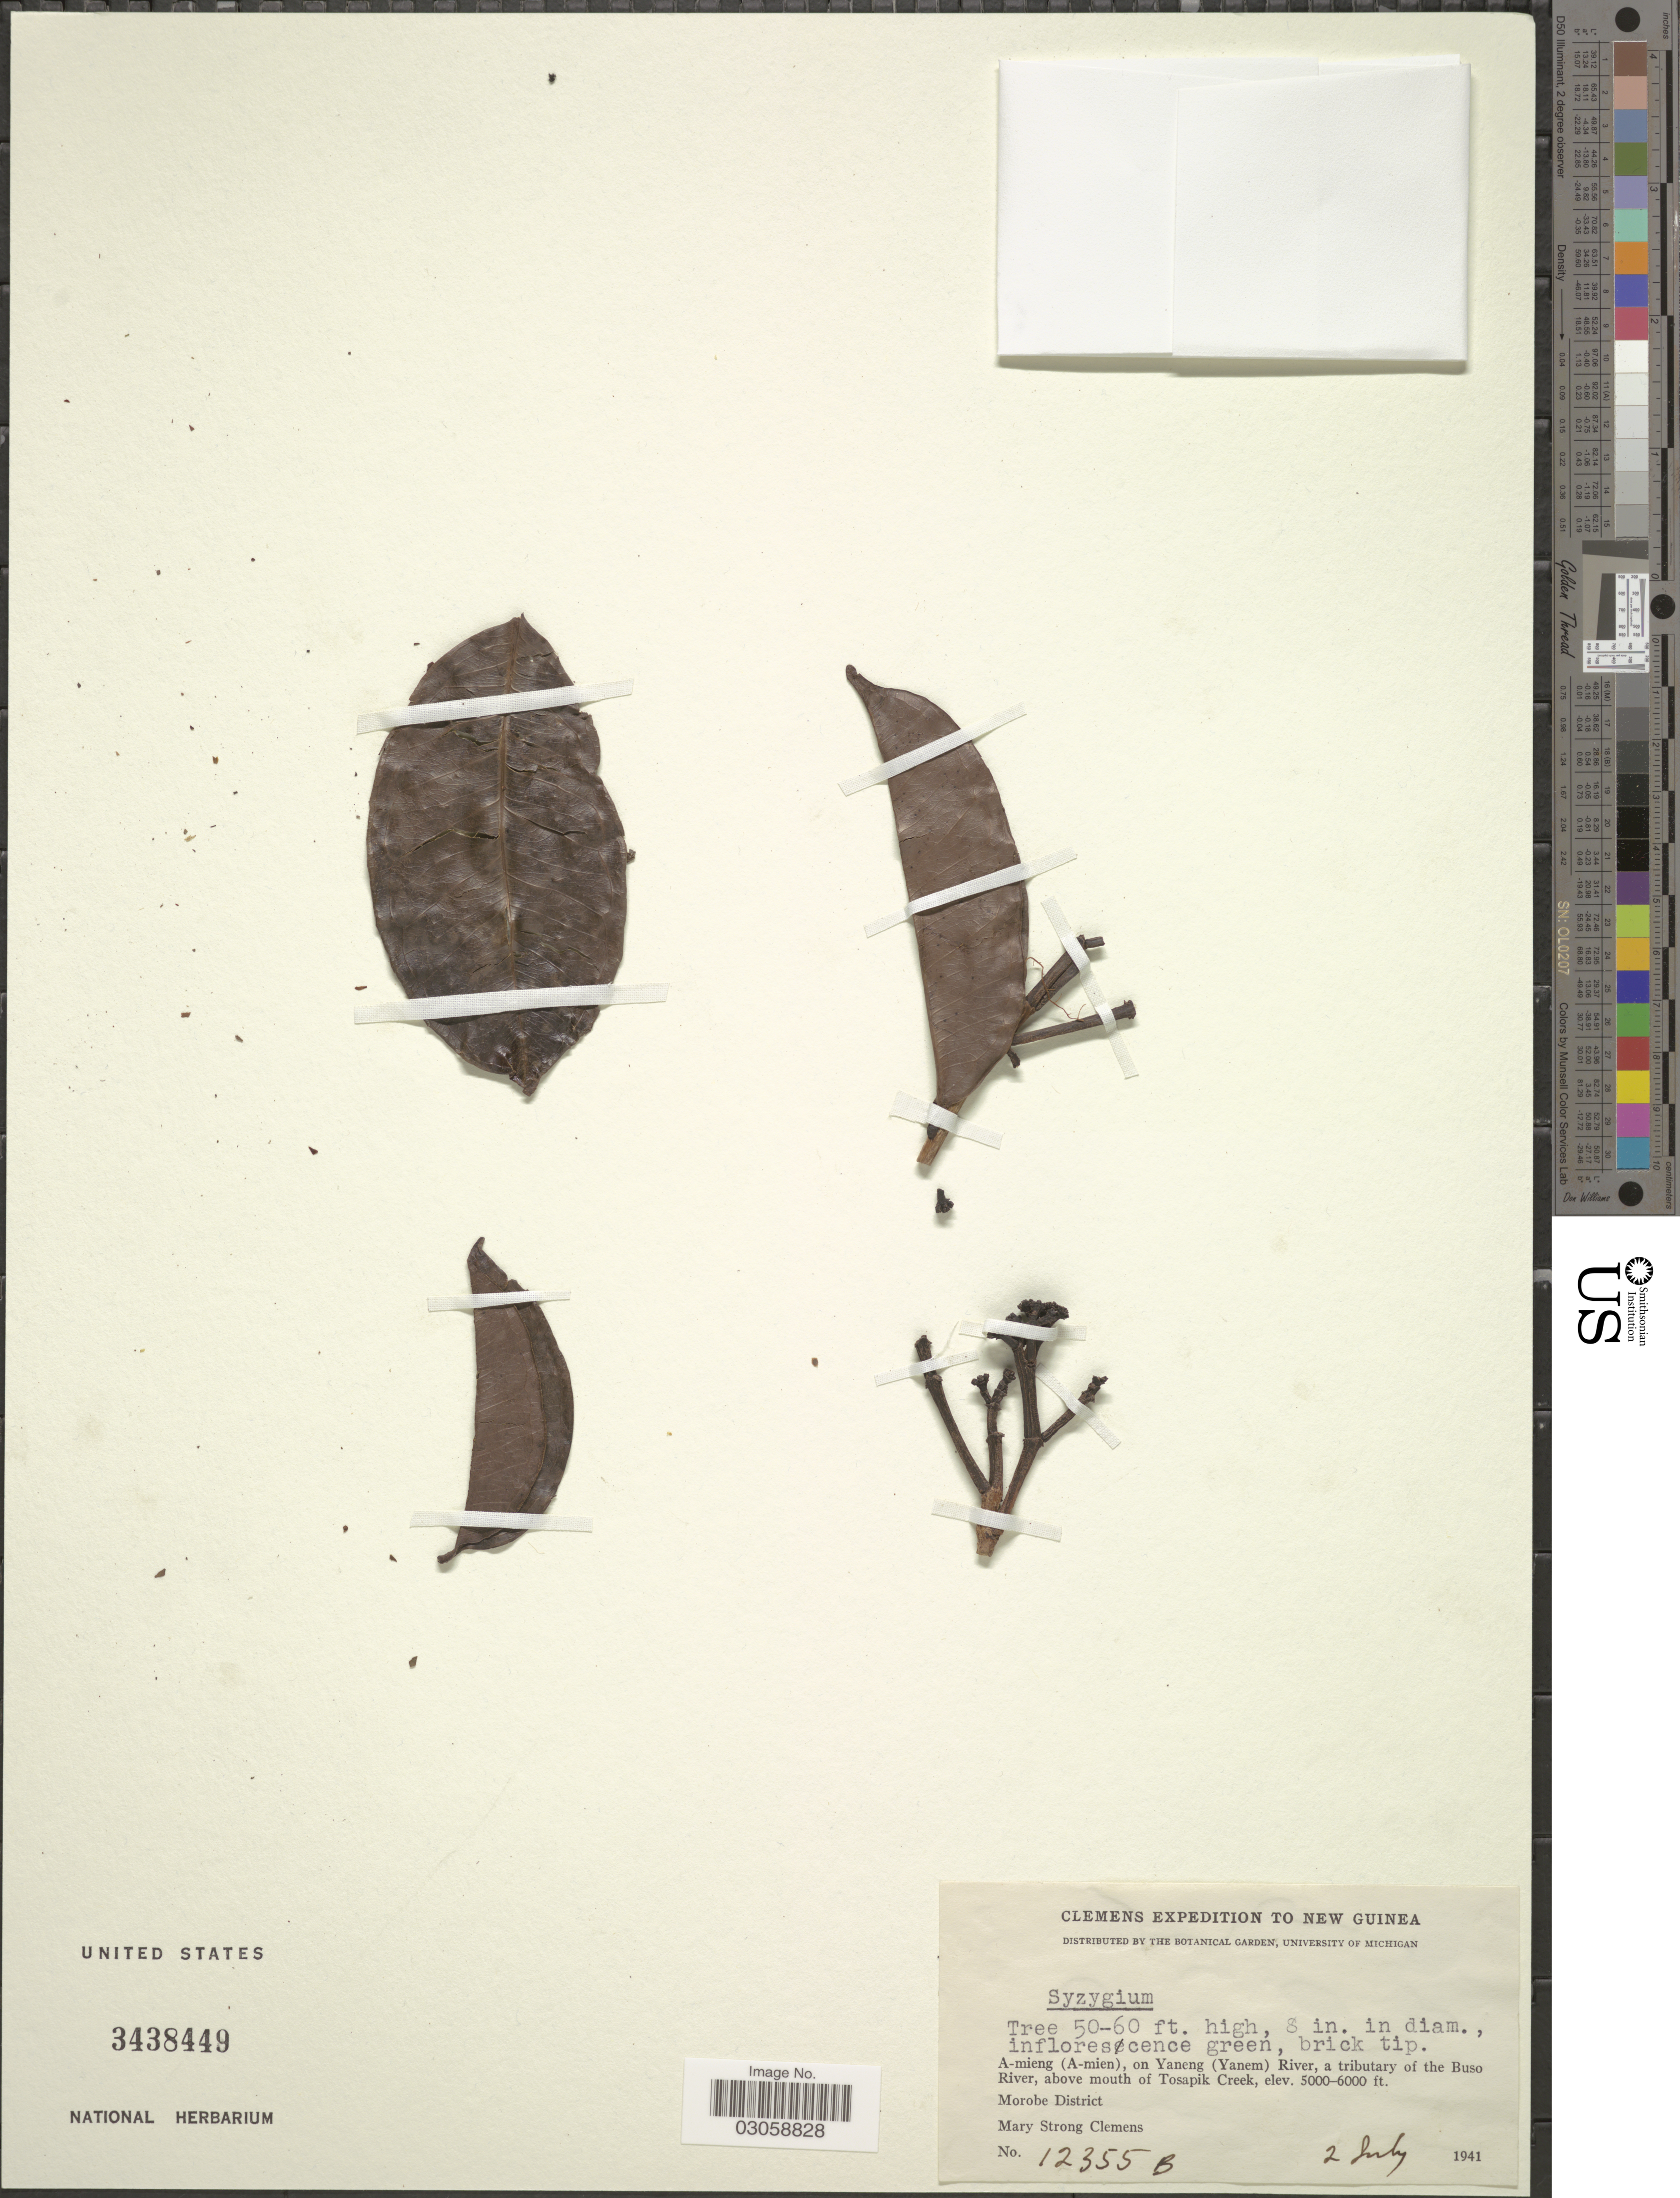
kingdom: Plantae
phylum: Tracheophyta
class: Magnoliopsida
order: Myrtales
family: Myrtaceae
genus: Syzygium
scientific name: Syzygium sp.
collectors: M. S. Clemens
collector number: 12355B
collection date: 1941-07-02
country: Papua New Guinea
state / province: Morobe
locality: New Guinea, A-mieng (A-mien), on Yaneng (Yanem) River, a tributary of the Buso River, above mouth of Tosapik Creek, Morobe District.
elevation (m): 1524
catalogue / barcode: US 3438449